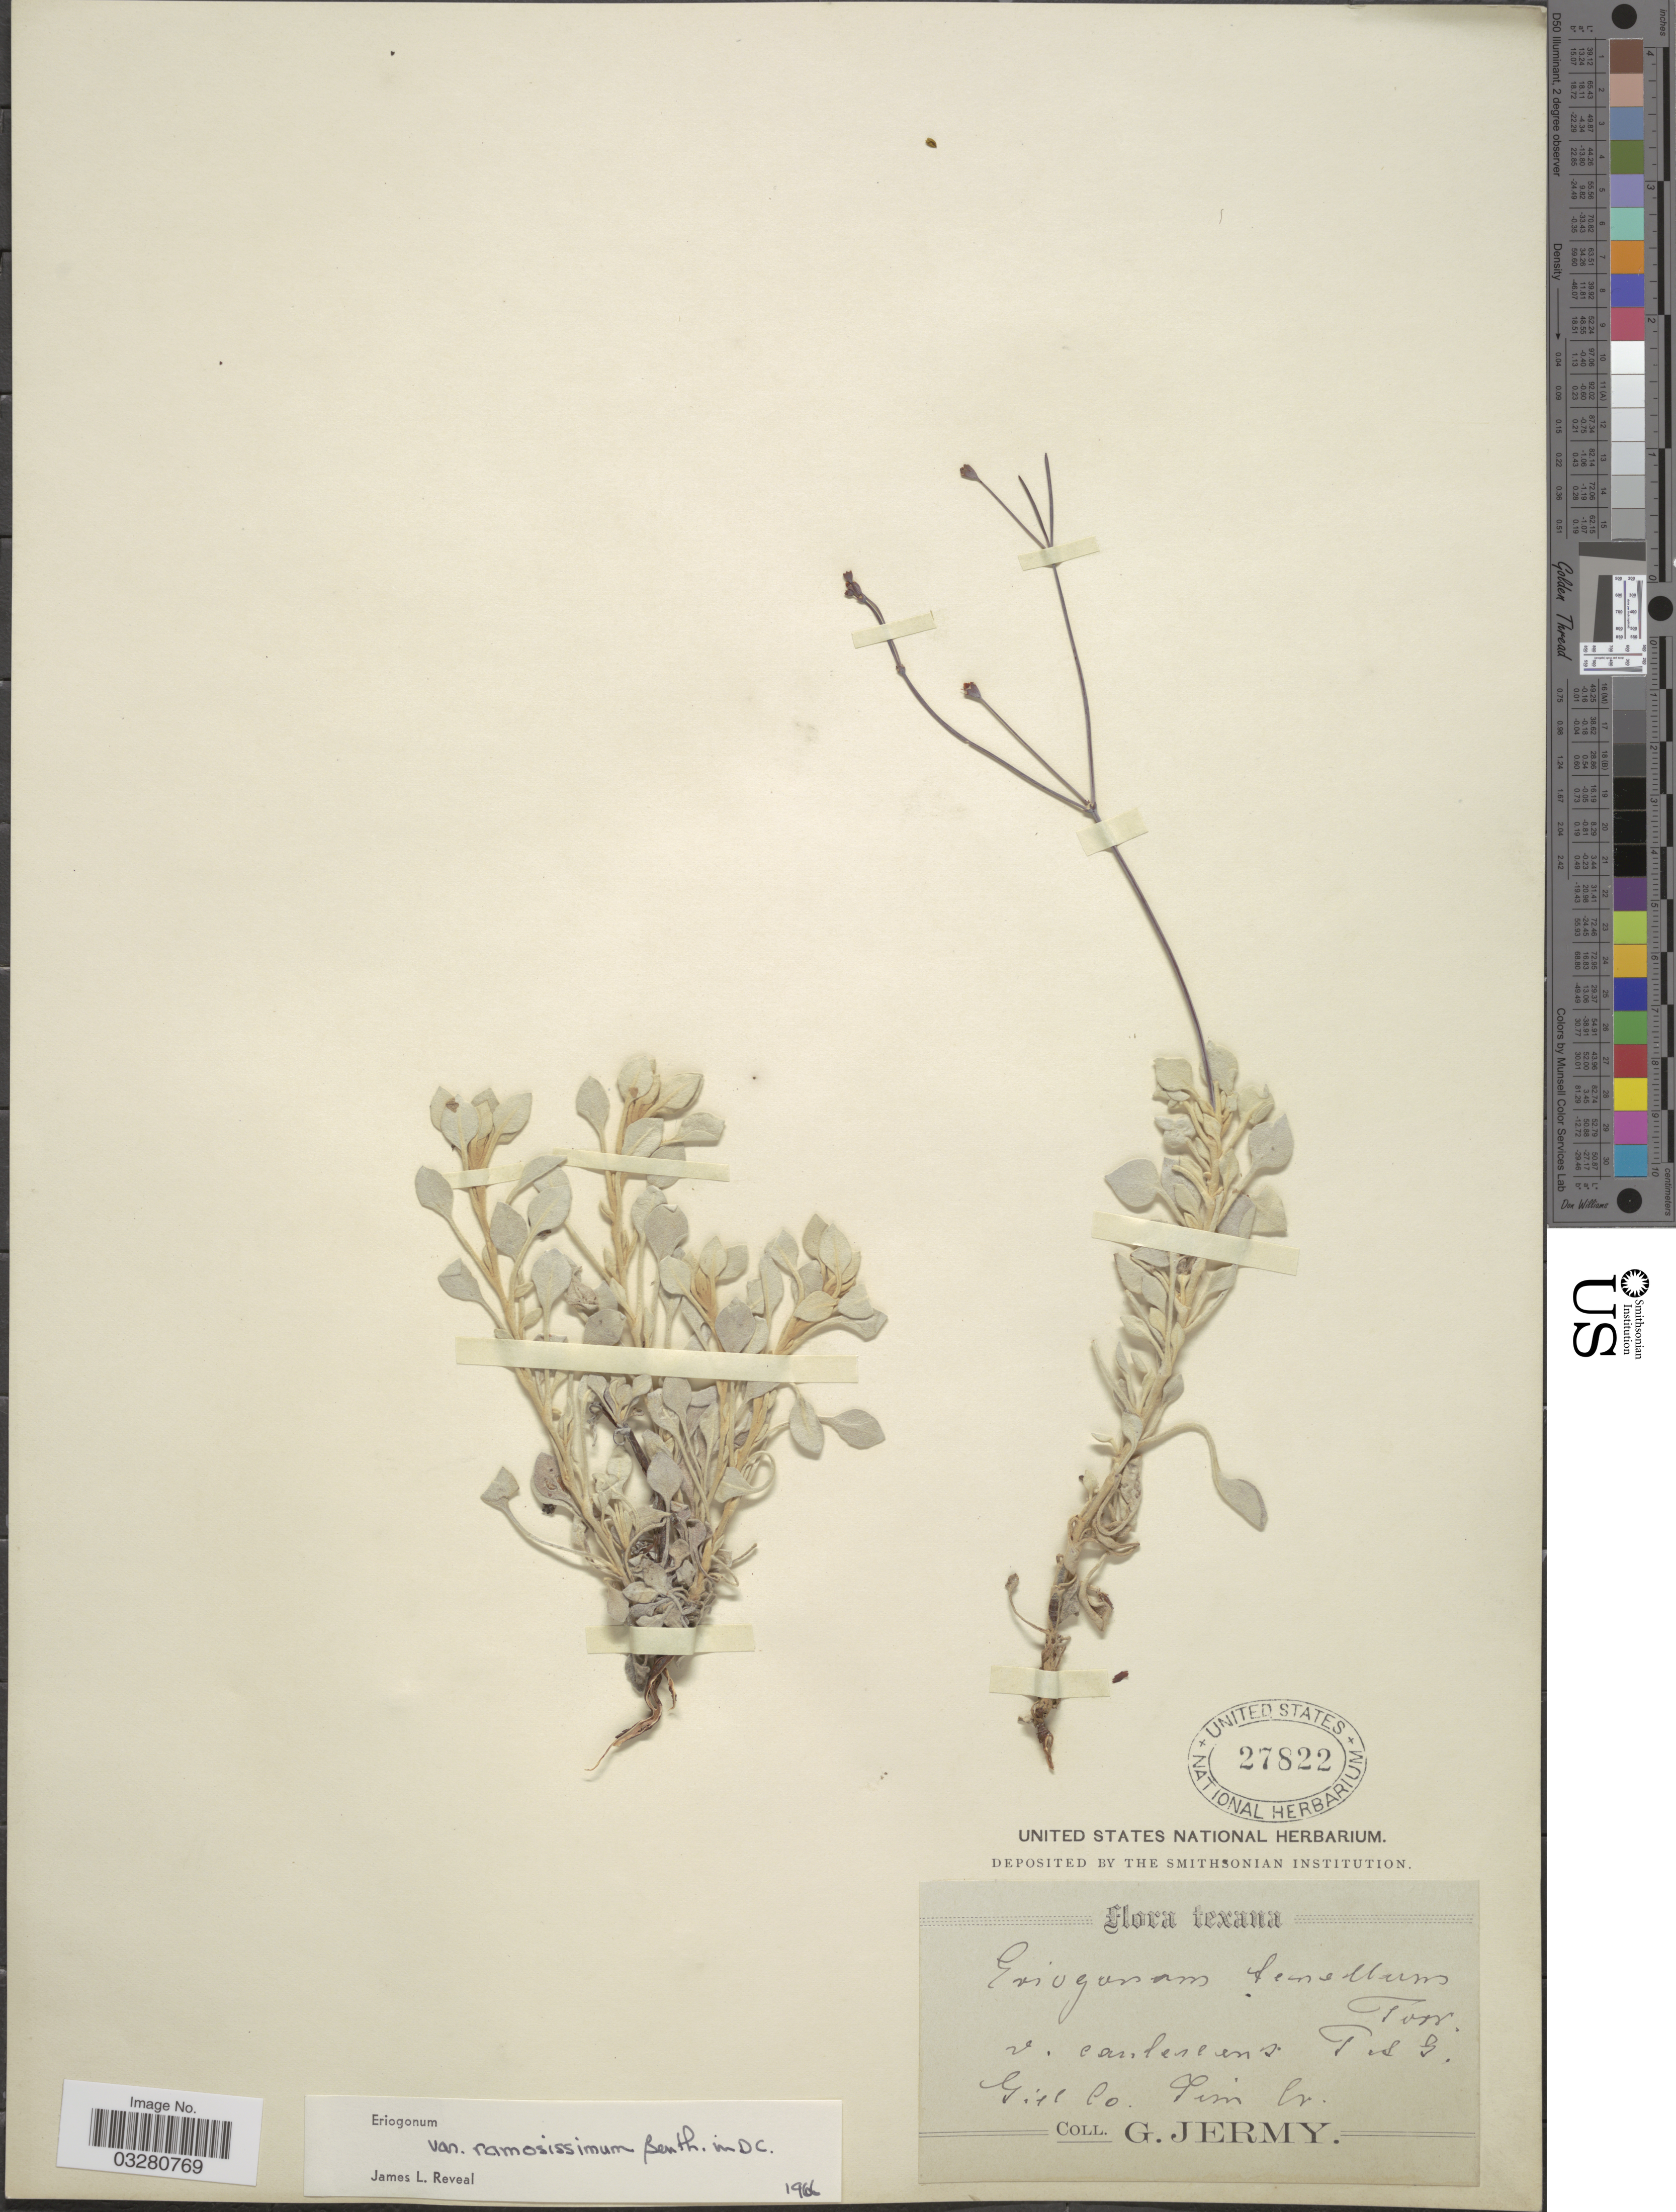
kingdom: Plantae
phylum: Tracheophyta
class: Magnoliopsida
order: Caryophyllales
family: Polygonaceae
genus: Eriogonum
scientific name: Eriogonum tenellum var. ramosissimum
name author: Benth. in DC.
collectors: G. Jermy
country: United States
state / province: Texas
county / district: Gilliespie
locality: Texana. Gill Co. Iron Cr.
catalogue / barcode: US 27822